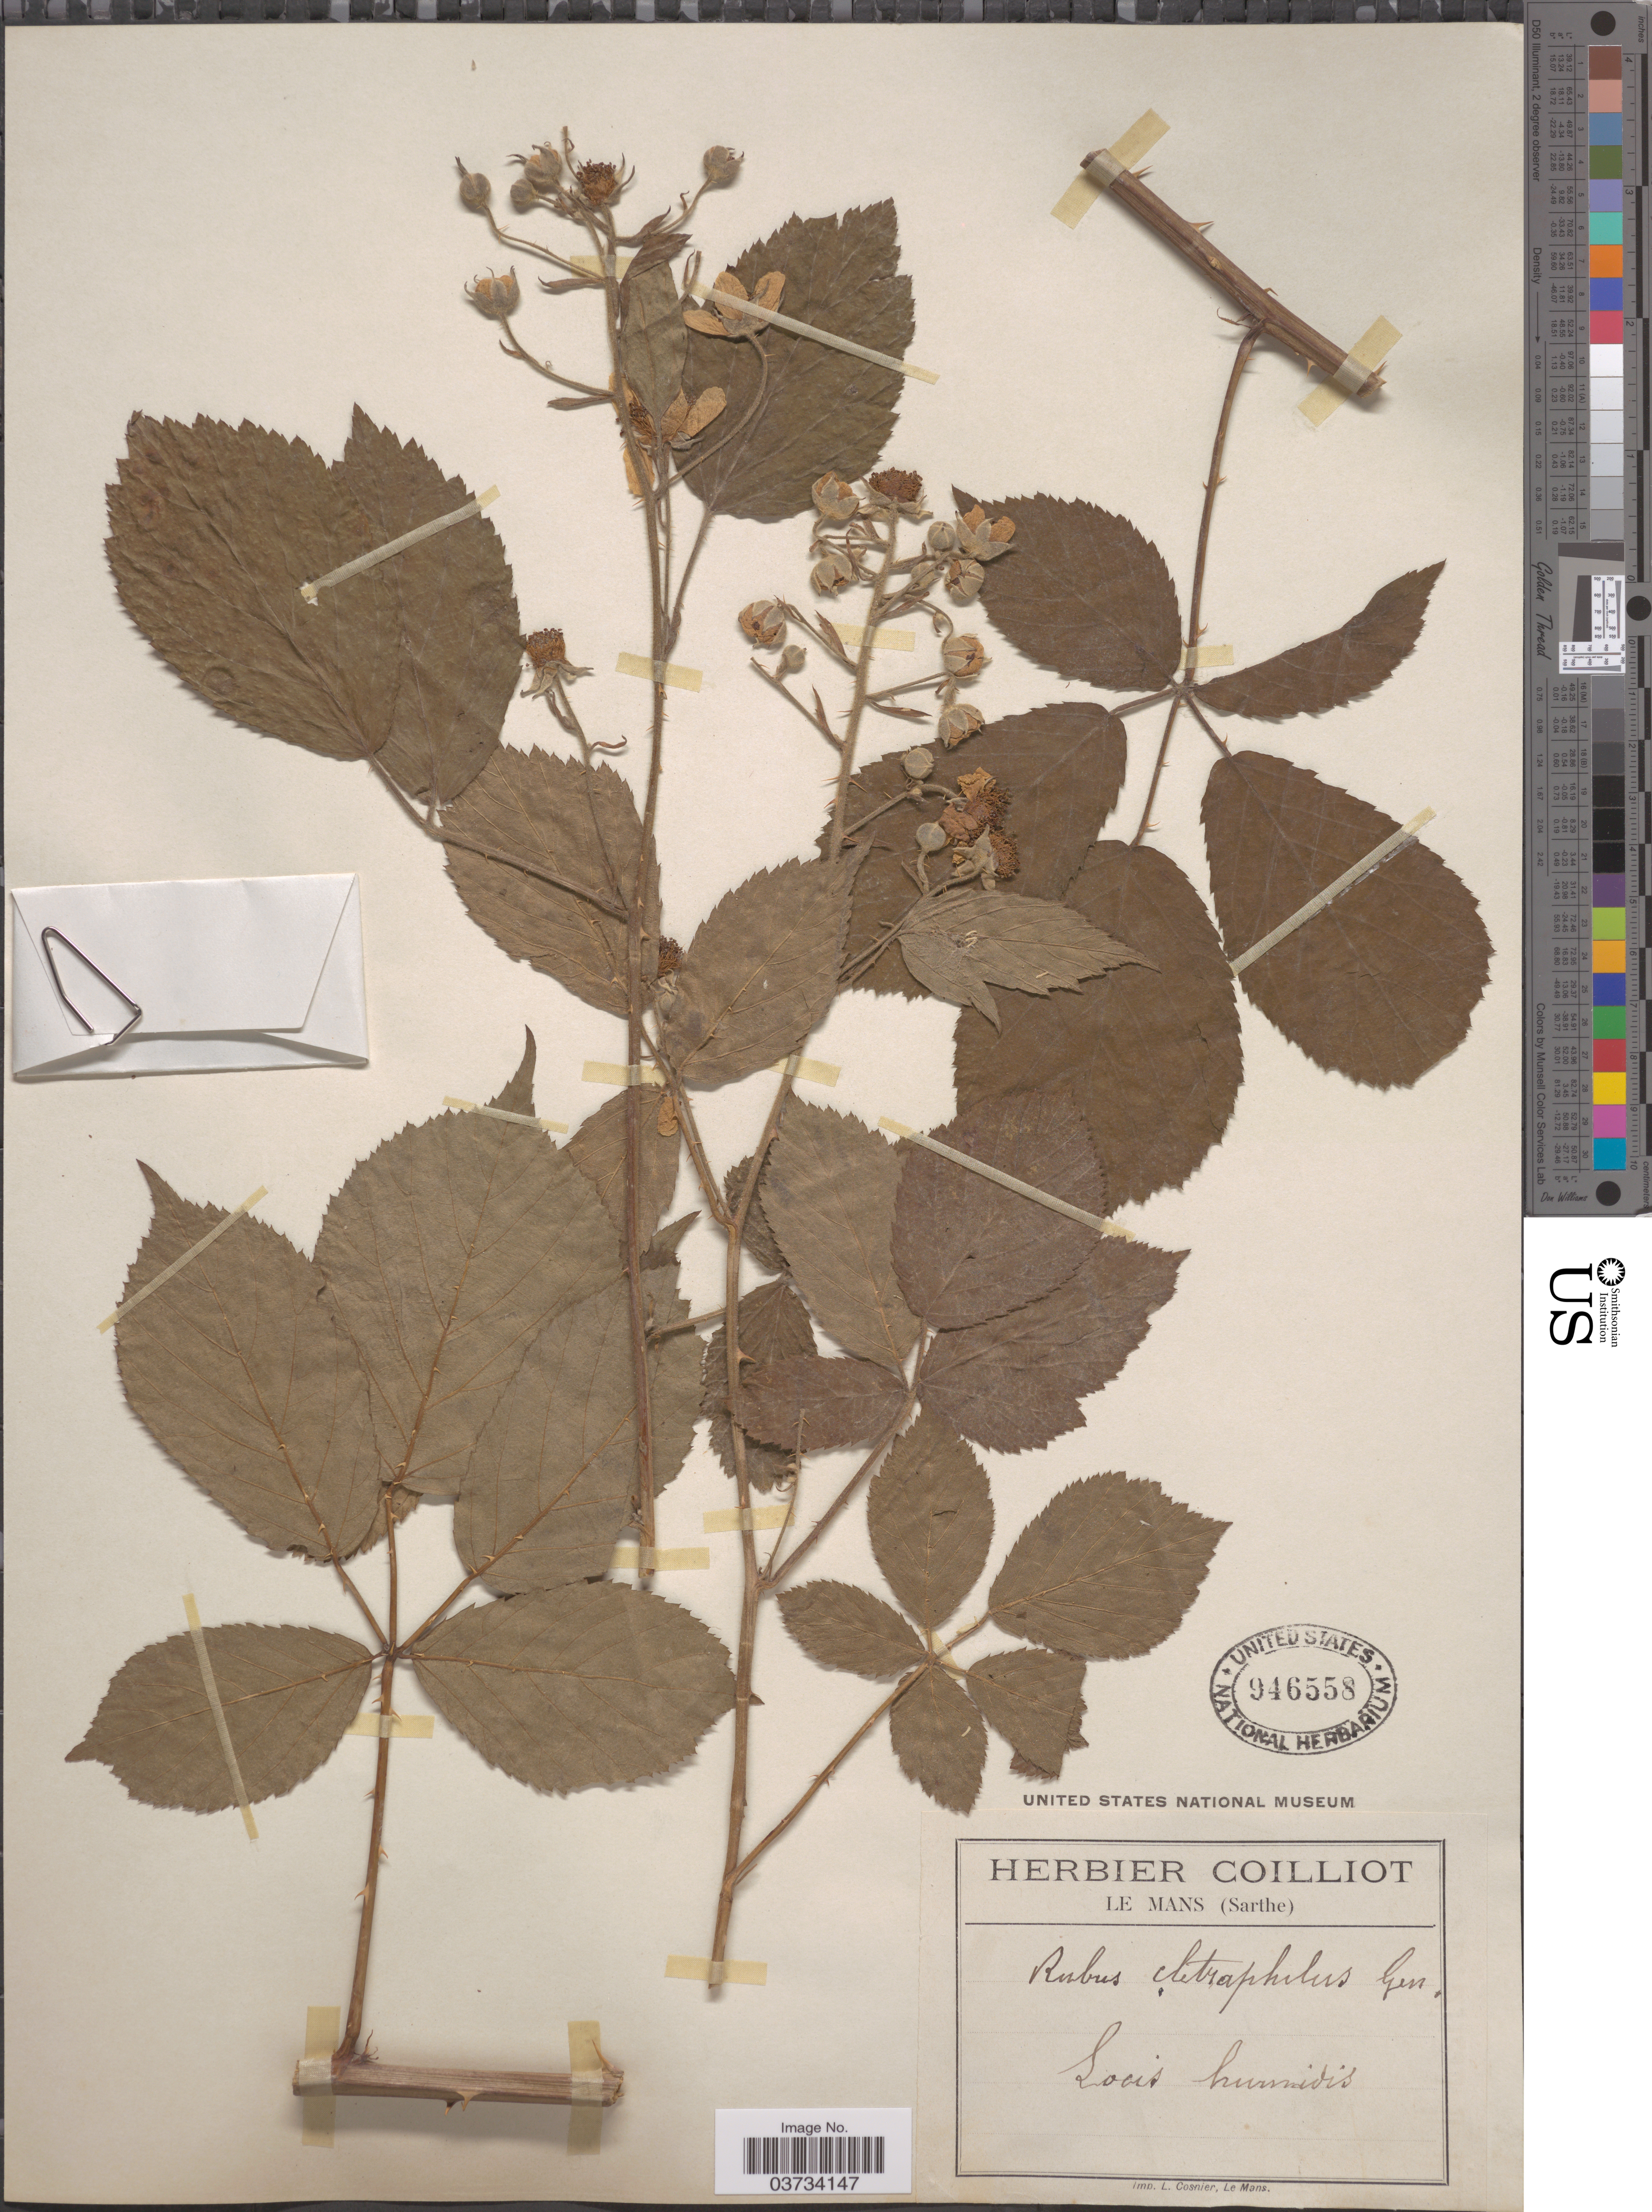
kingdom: Plantae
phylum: Tracheophyta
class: Magnoliopsida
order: Rosales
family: Rosaceae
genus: Rubus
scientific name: Rubus clethraphilus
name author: Genev.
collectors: ex herb. Coilliot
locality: Locis humidis.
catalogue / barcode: US 946558